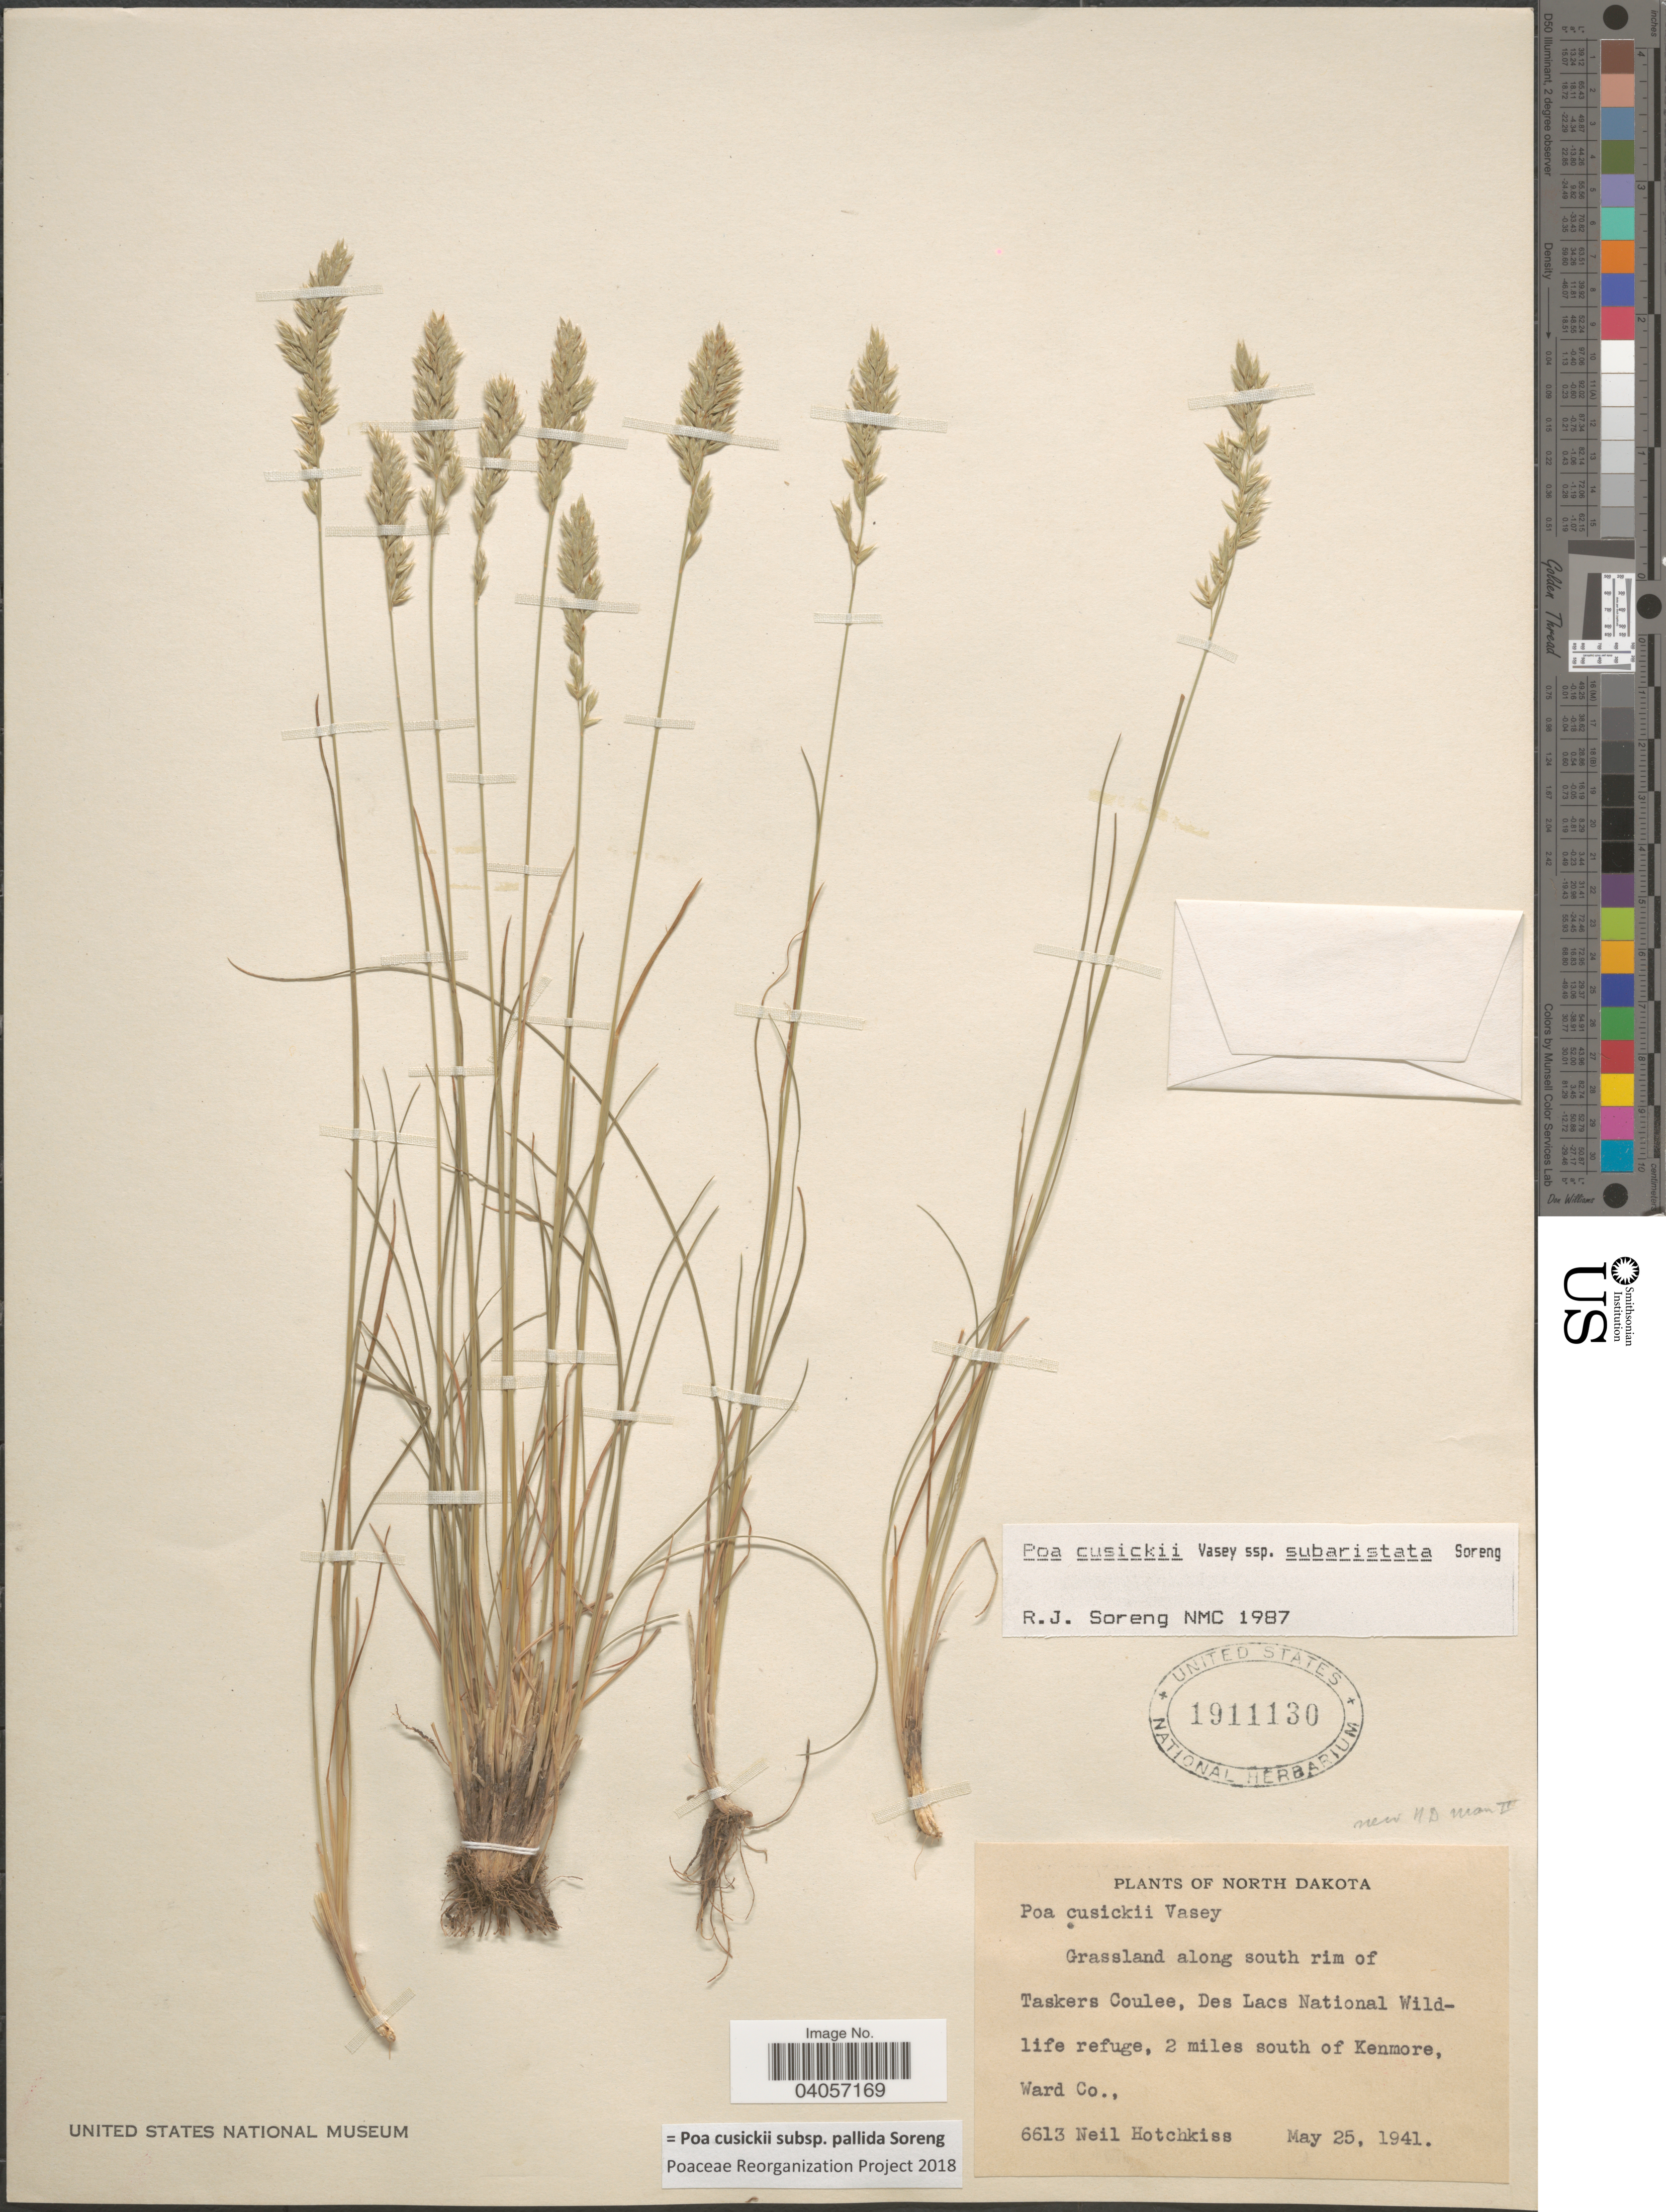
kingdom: Plantae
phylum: Tracheophyta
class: Liliopsida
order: Poales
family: Poaceae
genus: Poa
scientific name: Poa cusickii subsp. pallida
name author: Soreng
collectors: N. Hotchkiss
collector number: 6613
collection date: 1941-05-25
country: United States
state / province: North Dakota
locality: Grassland along south rim of Taskers Coulee, Des Lacs National Wildlife refuge, 2 miles south of Kenmore, Ward Co.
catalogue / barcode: US 1911130